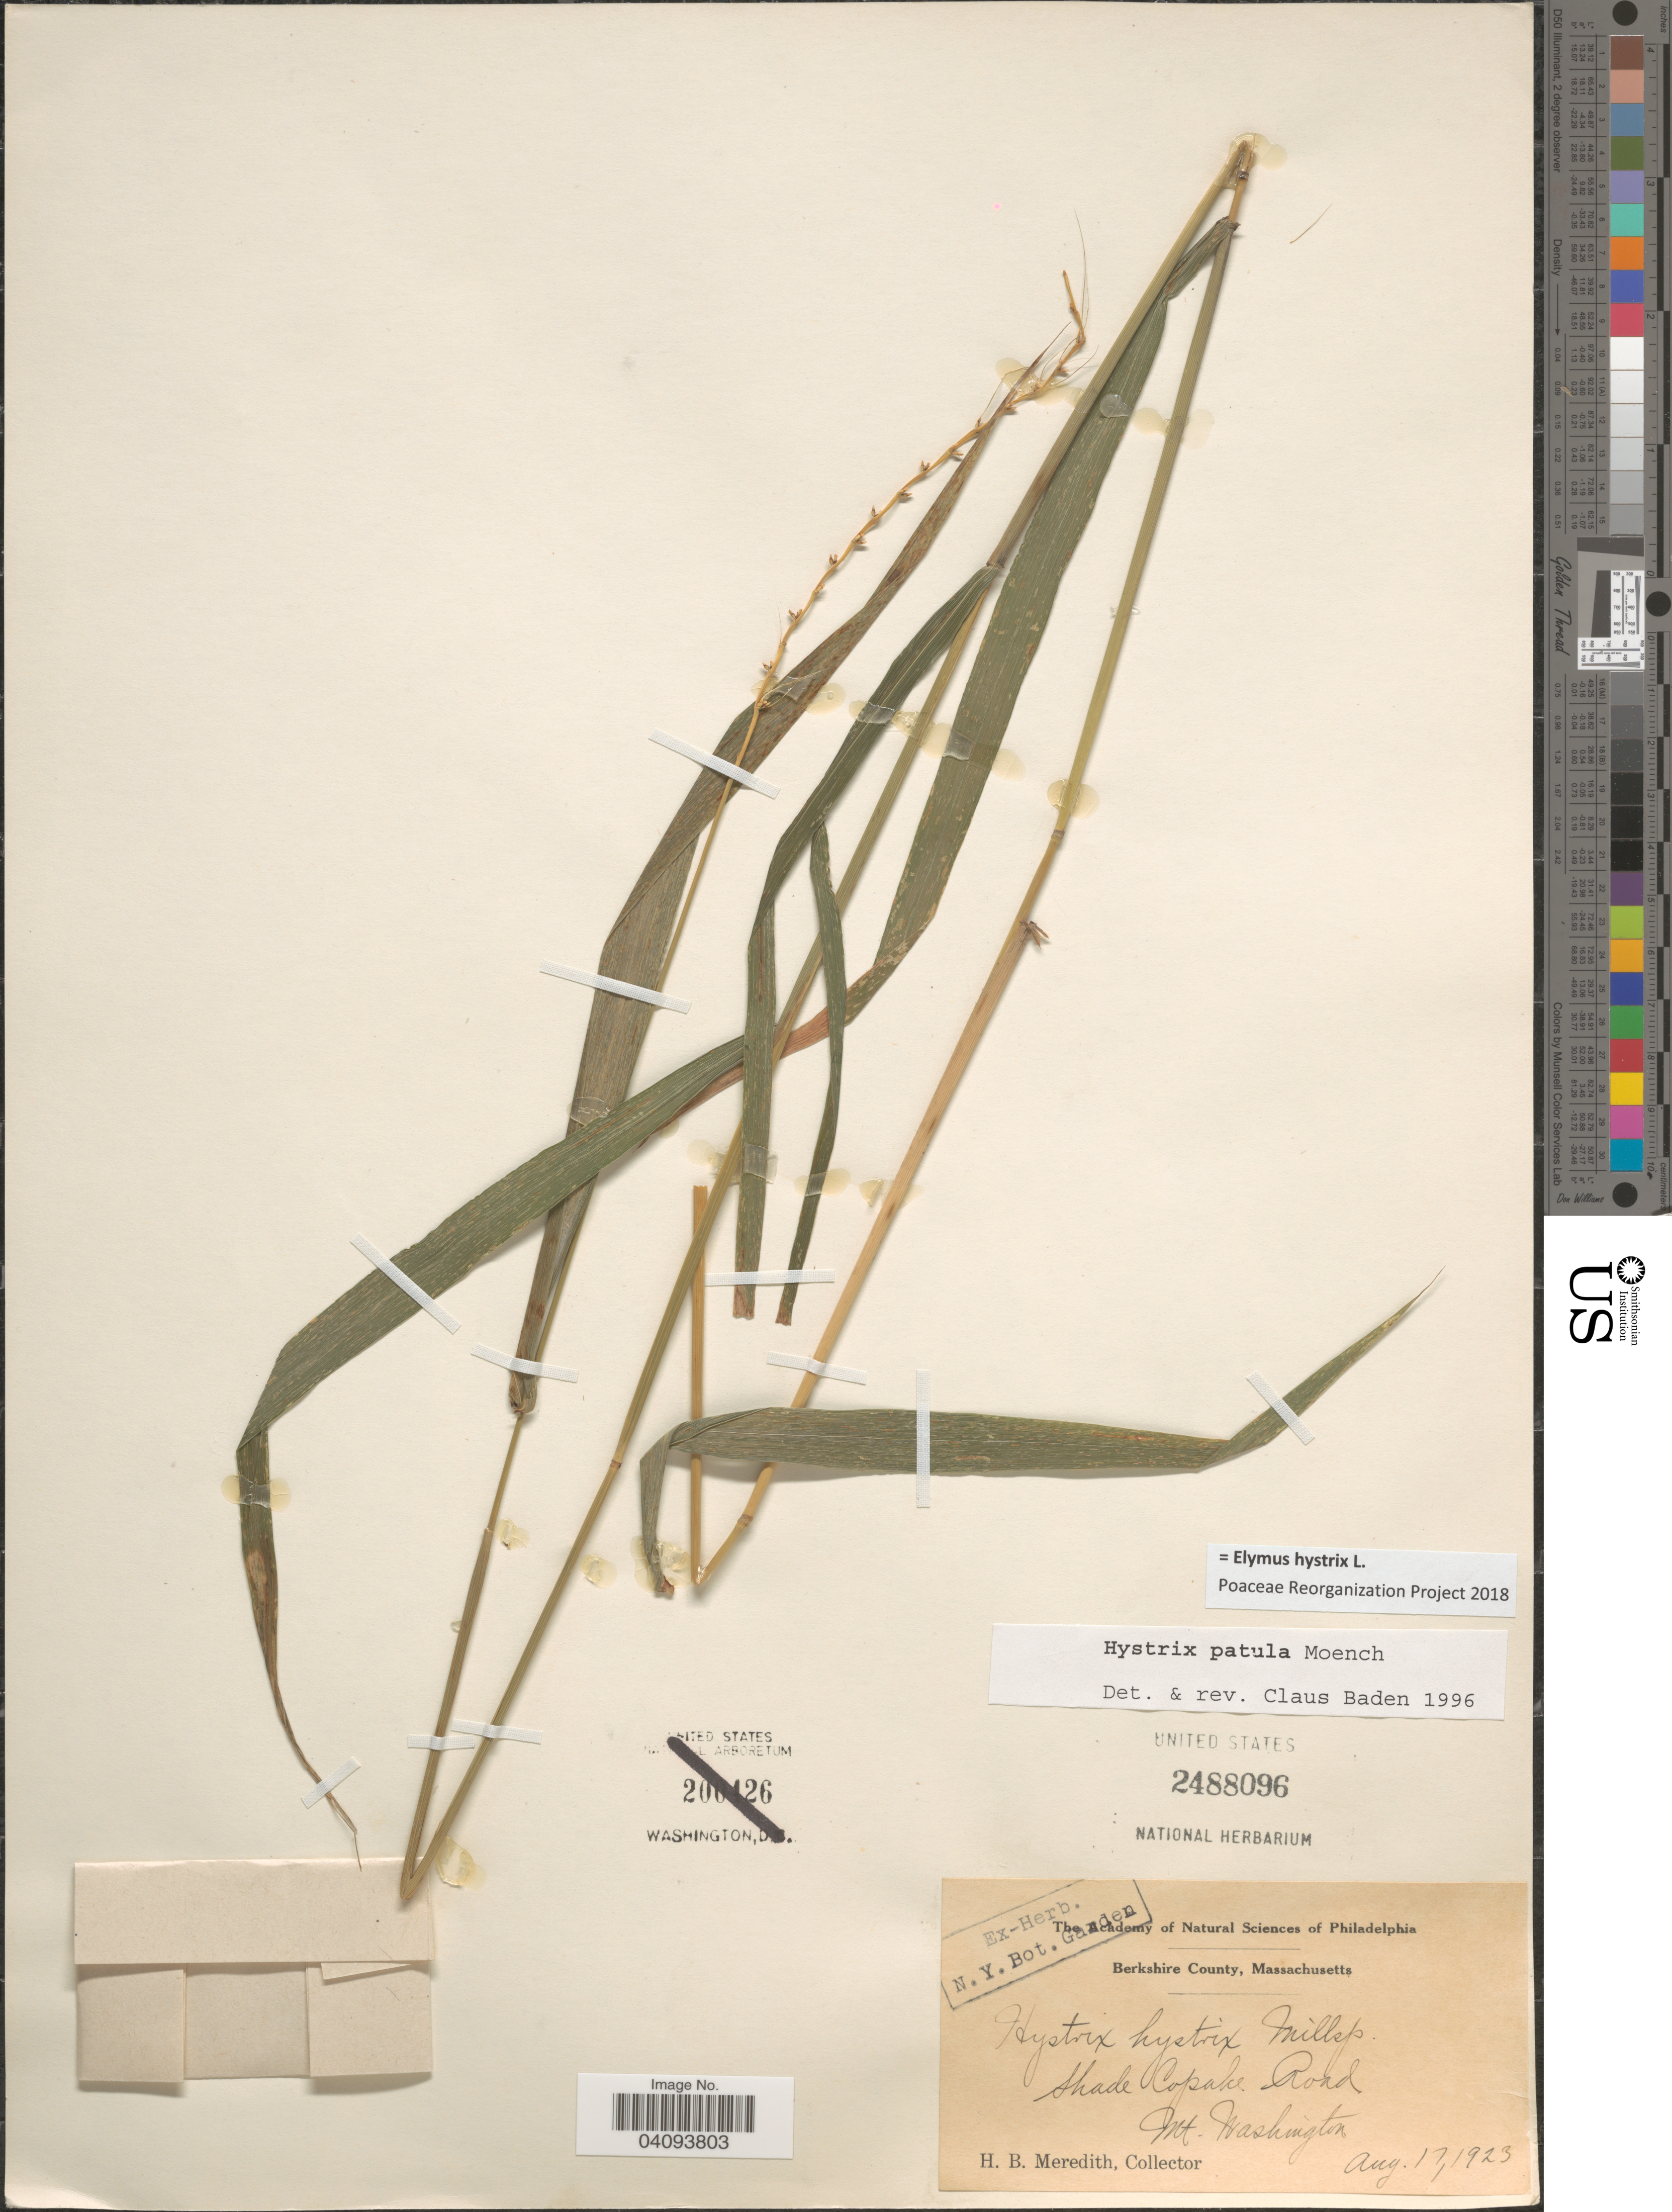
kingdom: Plantae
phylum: Tracheophyta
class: Liliopsida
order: Poales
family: Poaceae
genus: Elymus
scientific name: Elymus hystrix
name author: L.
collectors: H. Meredith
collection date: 1923-08-17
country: United States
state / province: Massachusetts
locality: Berkshire County. Shade Copahe Road. Mt. Washington.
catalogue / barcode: US 2488096